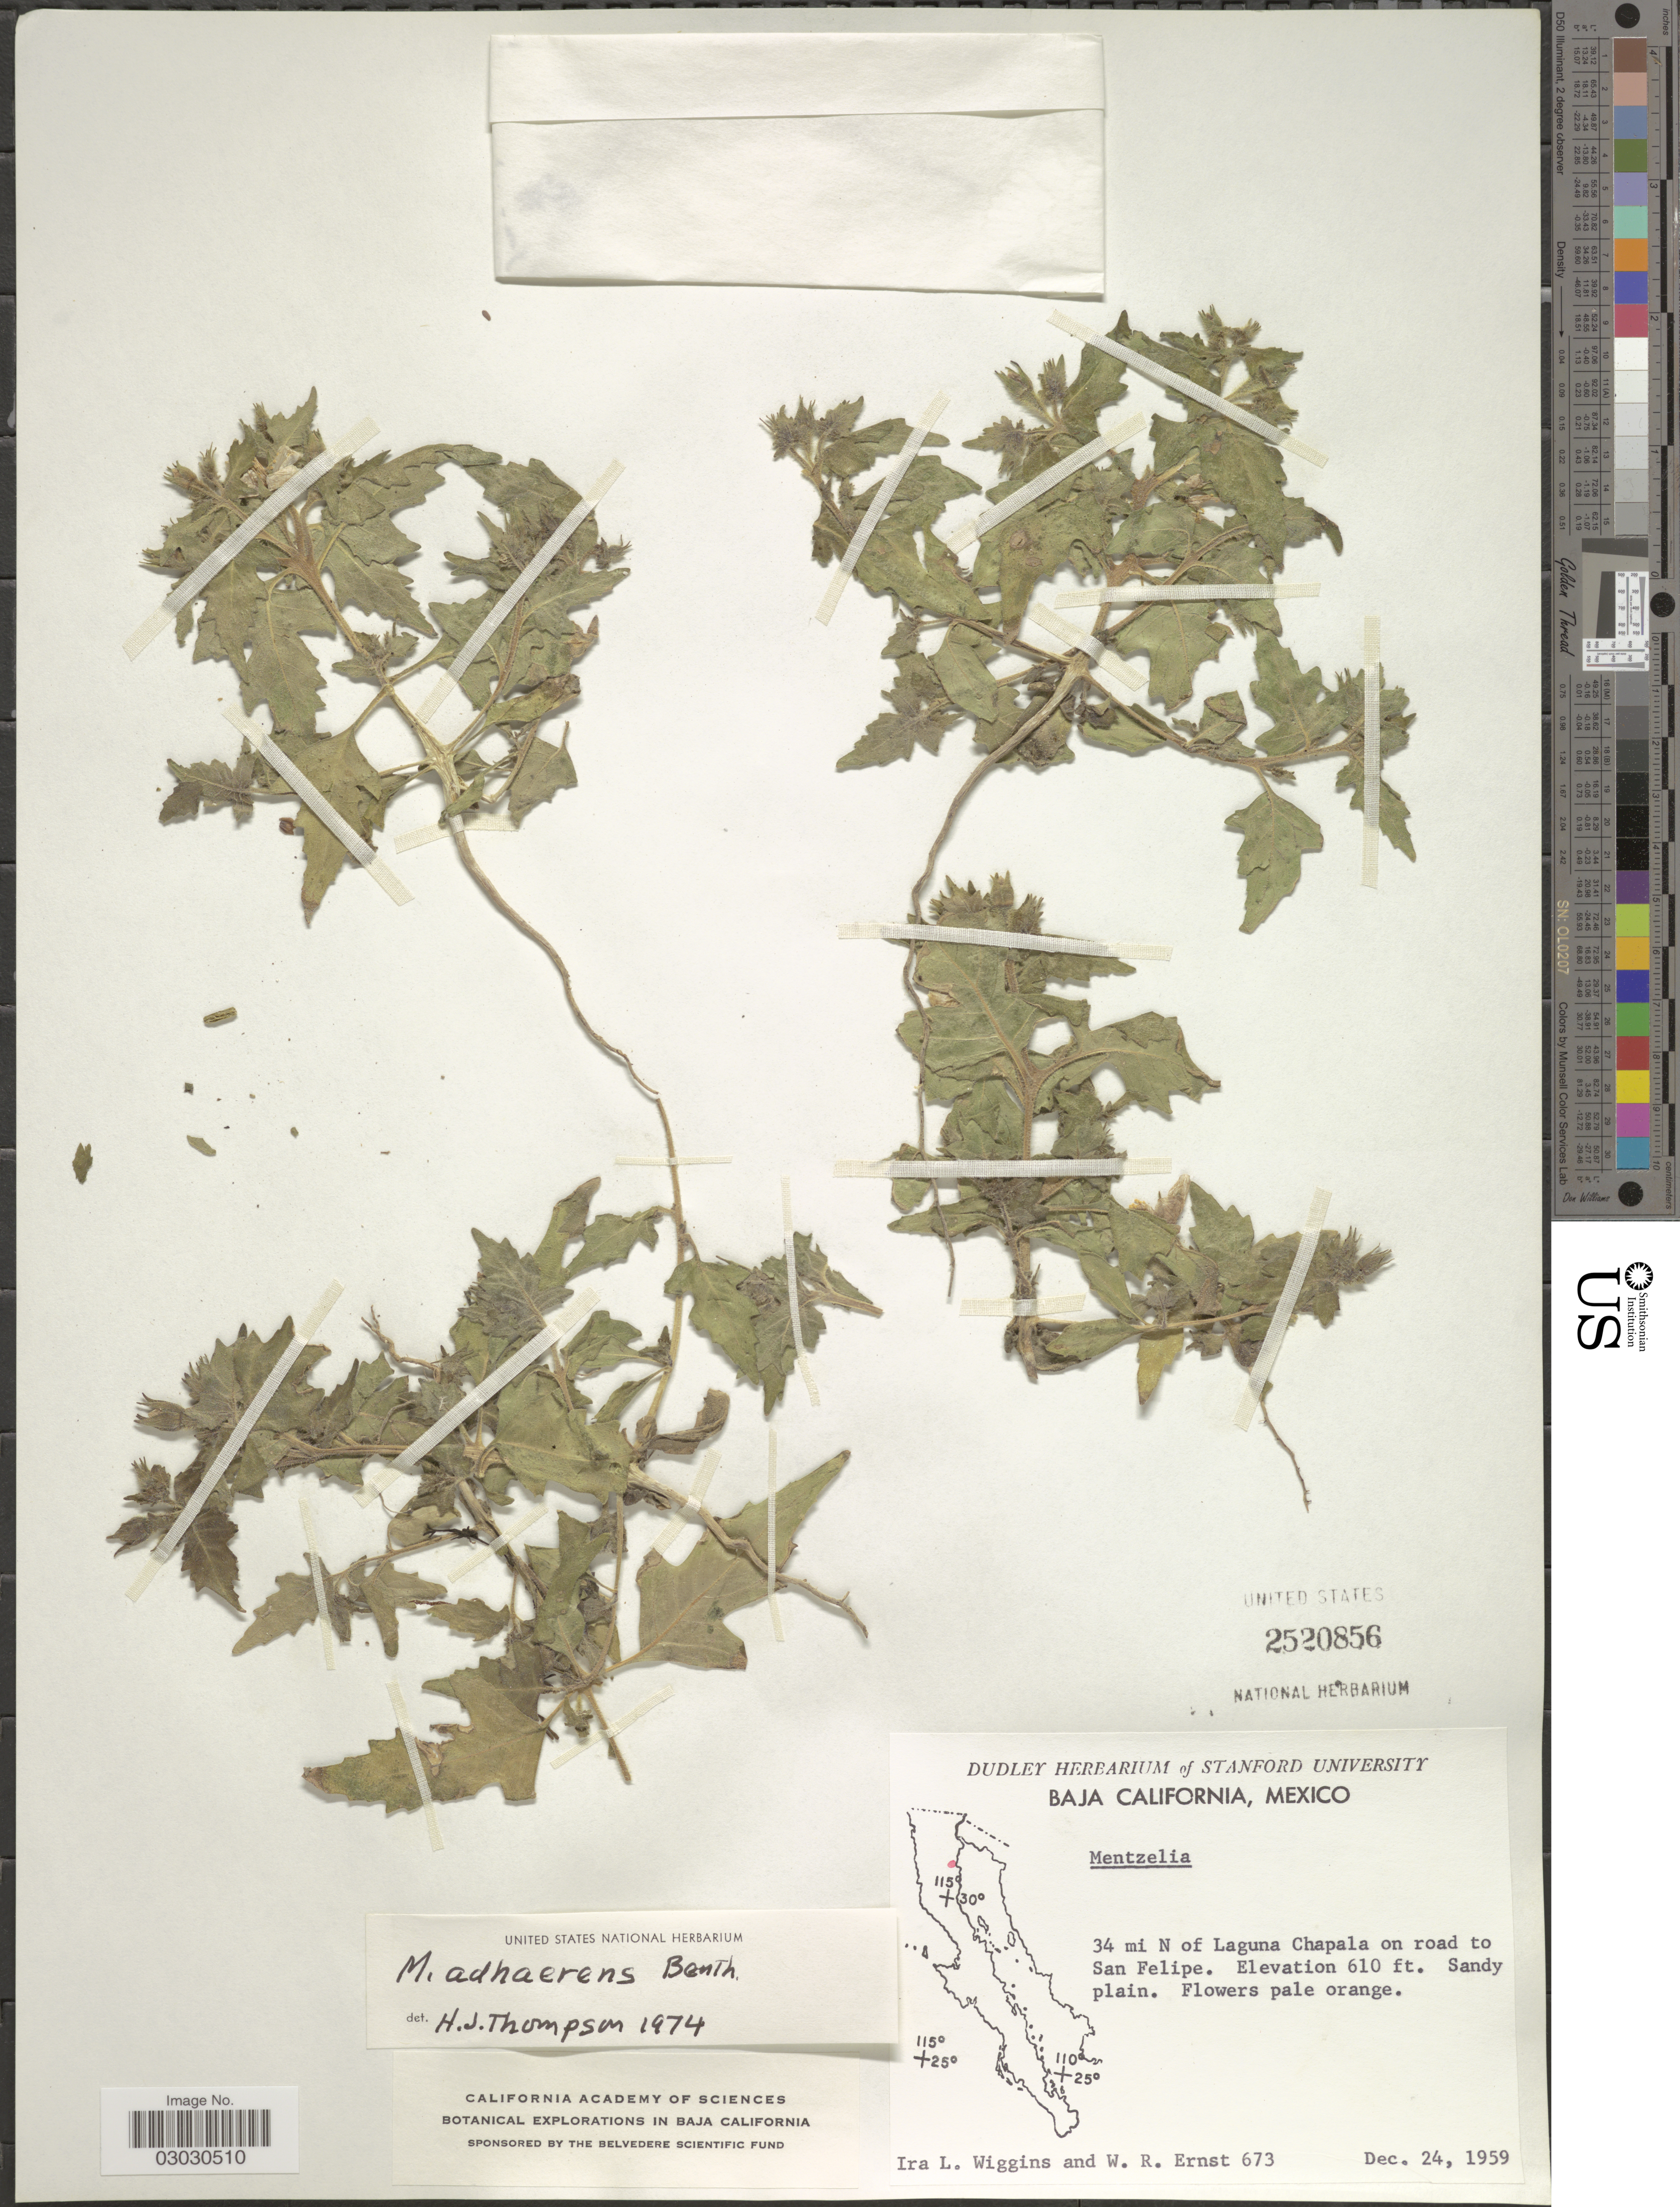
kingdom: Plantae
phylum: Tracheophyta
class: Magnoliopsida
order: Cornales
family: Loasaceae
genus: Mentzelia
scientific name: Mentzelia adhaerens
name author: Benth.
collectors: I. L. Wiggins & W. R. Ernst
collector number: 673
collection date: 1959-12-24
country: Mexico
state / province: Baja California Norte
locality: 34 mi N of Laguna Chapala on road to San Felipe.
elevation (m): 186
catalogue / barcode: US 2520856